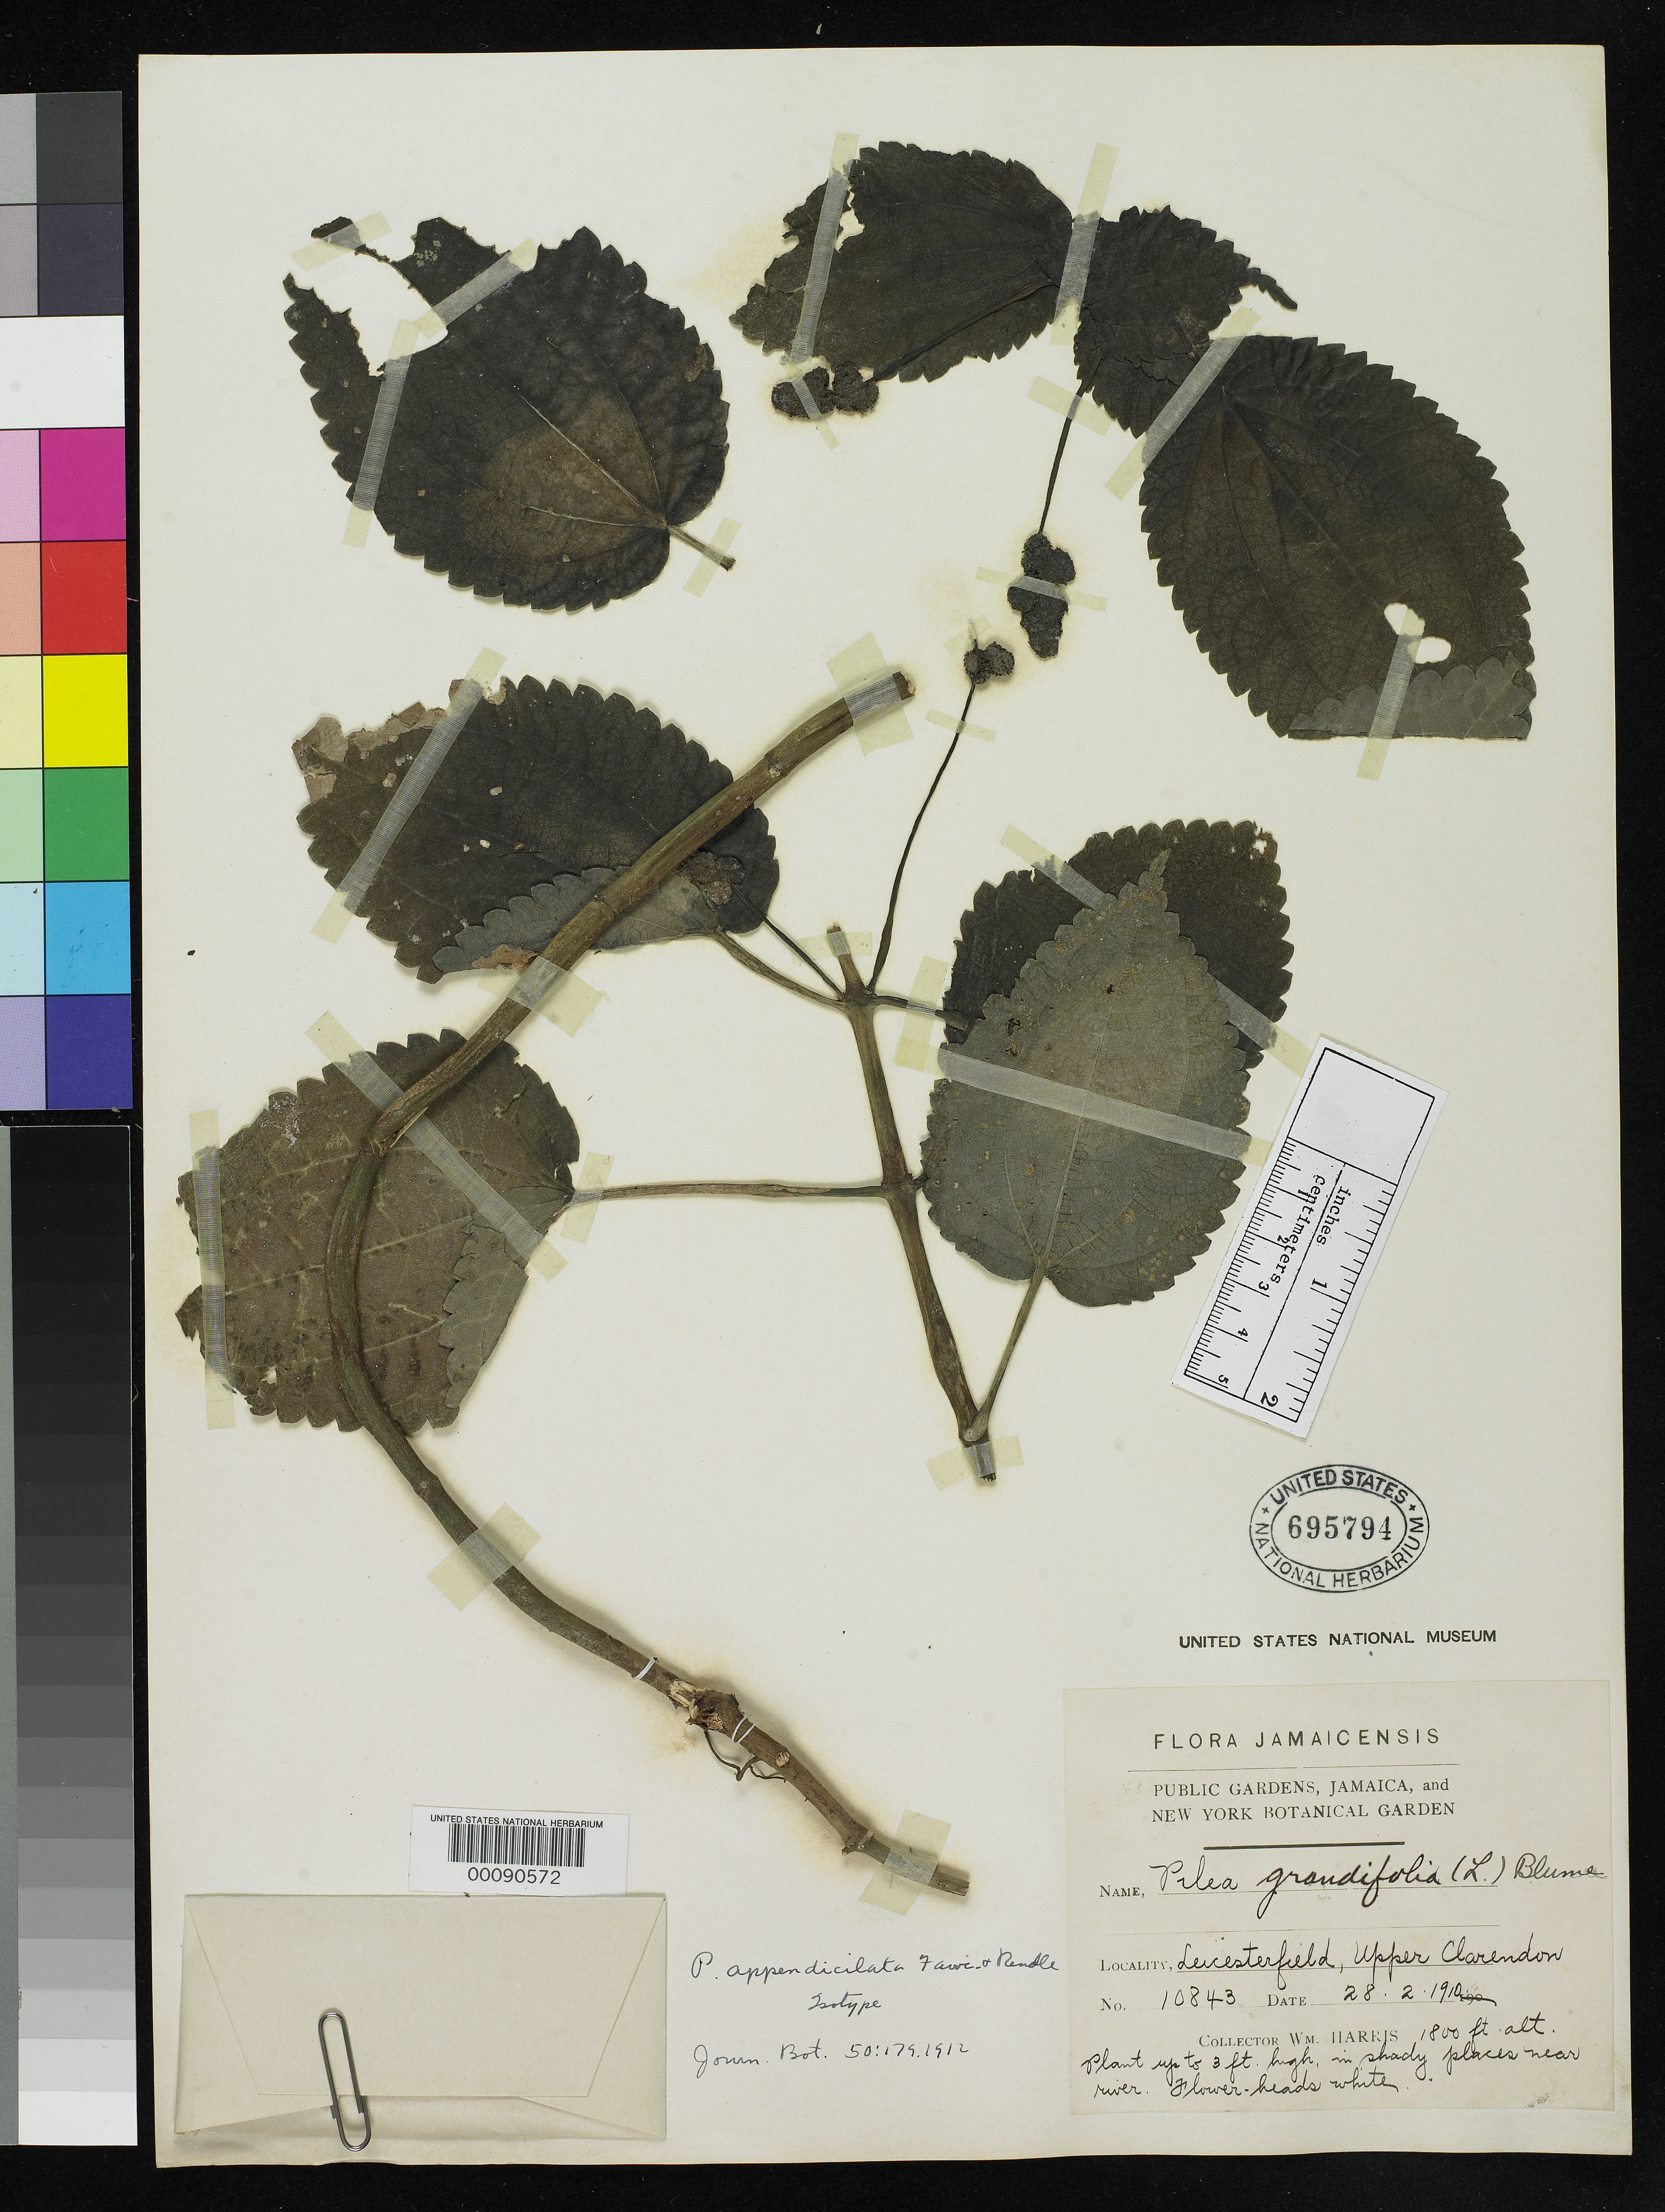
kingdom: Plantae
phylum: Tracheophyta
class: Magnoliopsida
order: Rosales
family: Urticaceae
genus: Pilea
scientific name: Pilea appendiciliata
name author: Fawc. & Rendle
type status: Isotype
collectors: W. H. Harris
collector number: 10843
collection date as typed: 28 Feb 1910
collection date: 1910-02-28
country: Jamaica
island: Greater Antilles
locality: Leicesterfield, upper Clarendon.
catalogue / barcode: US 695794